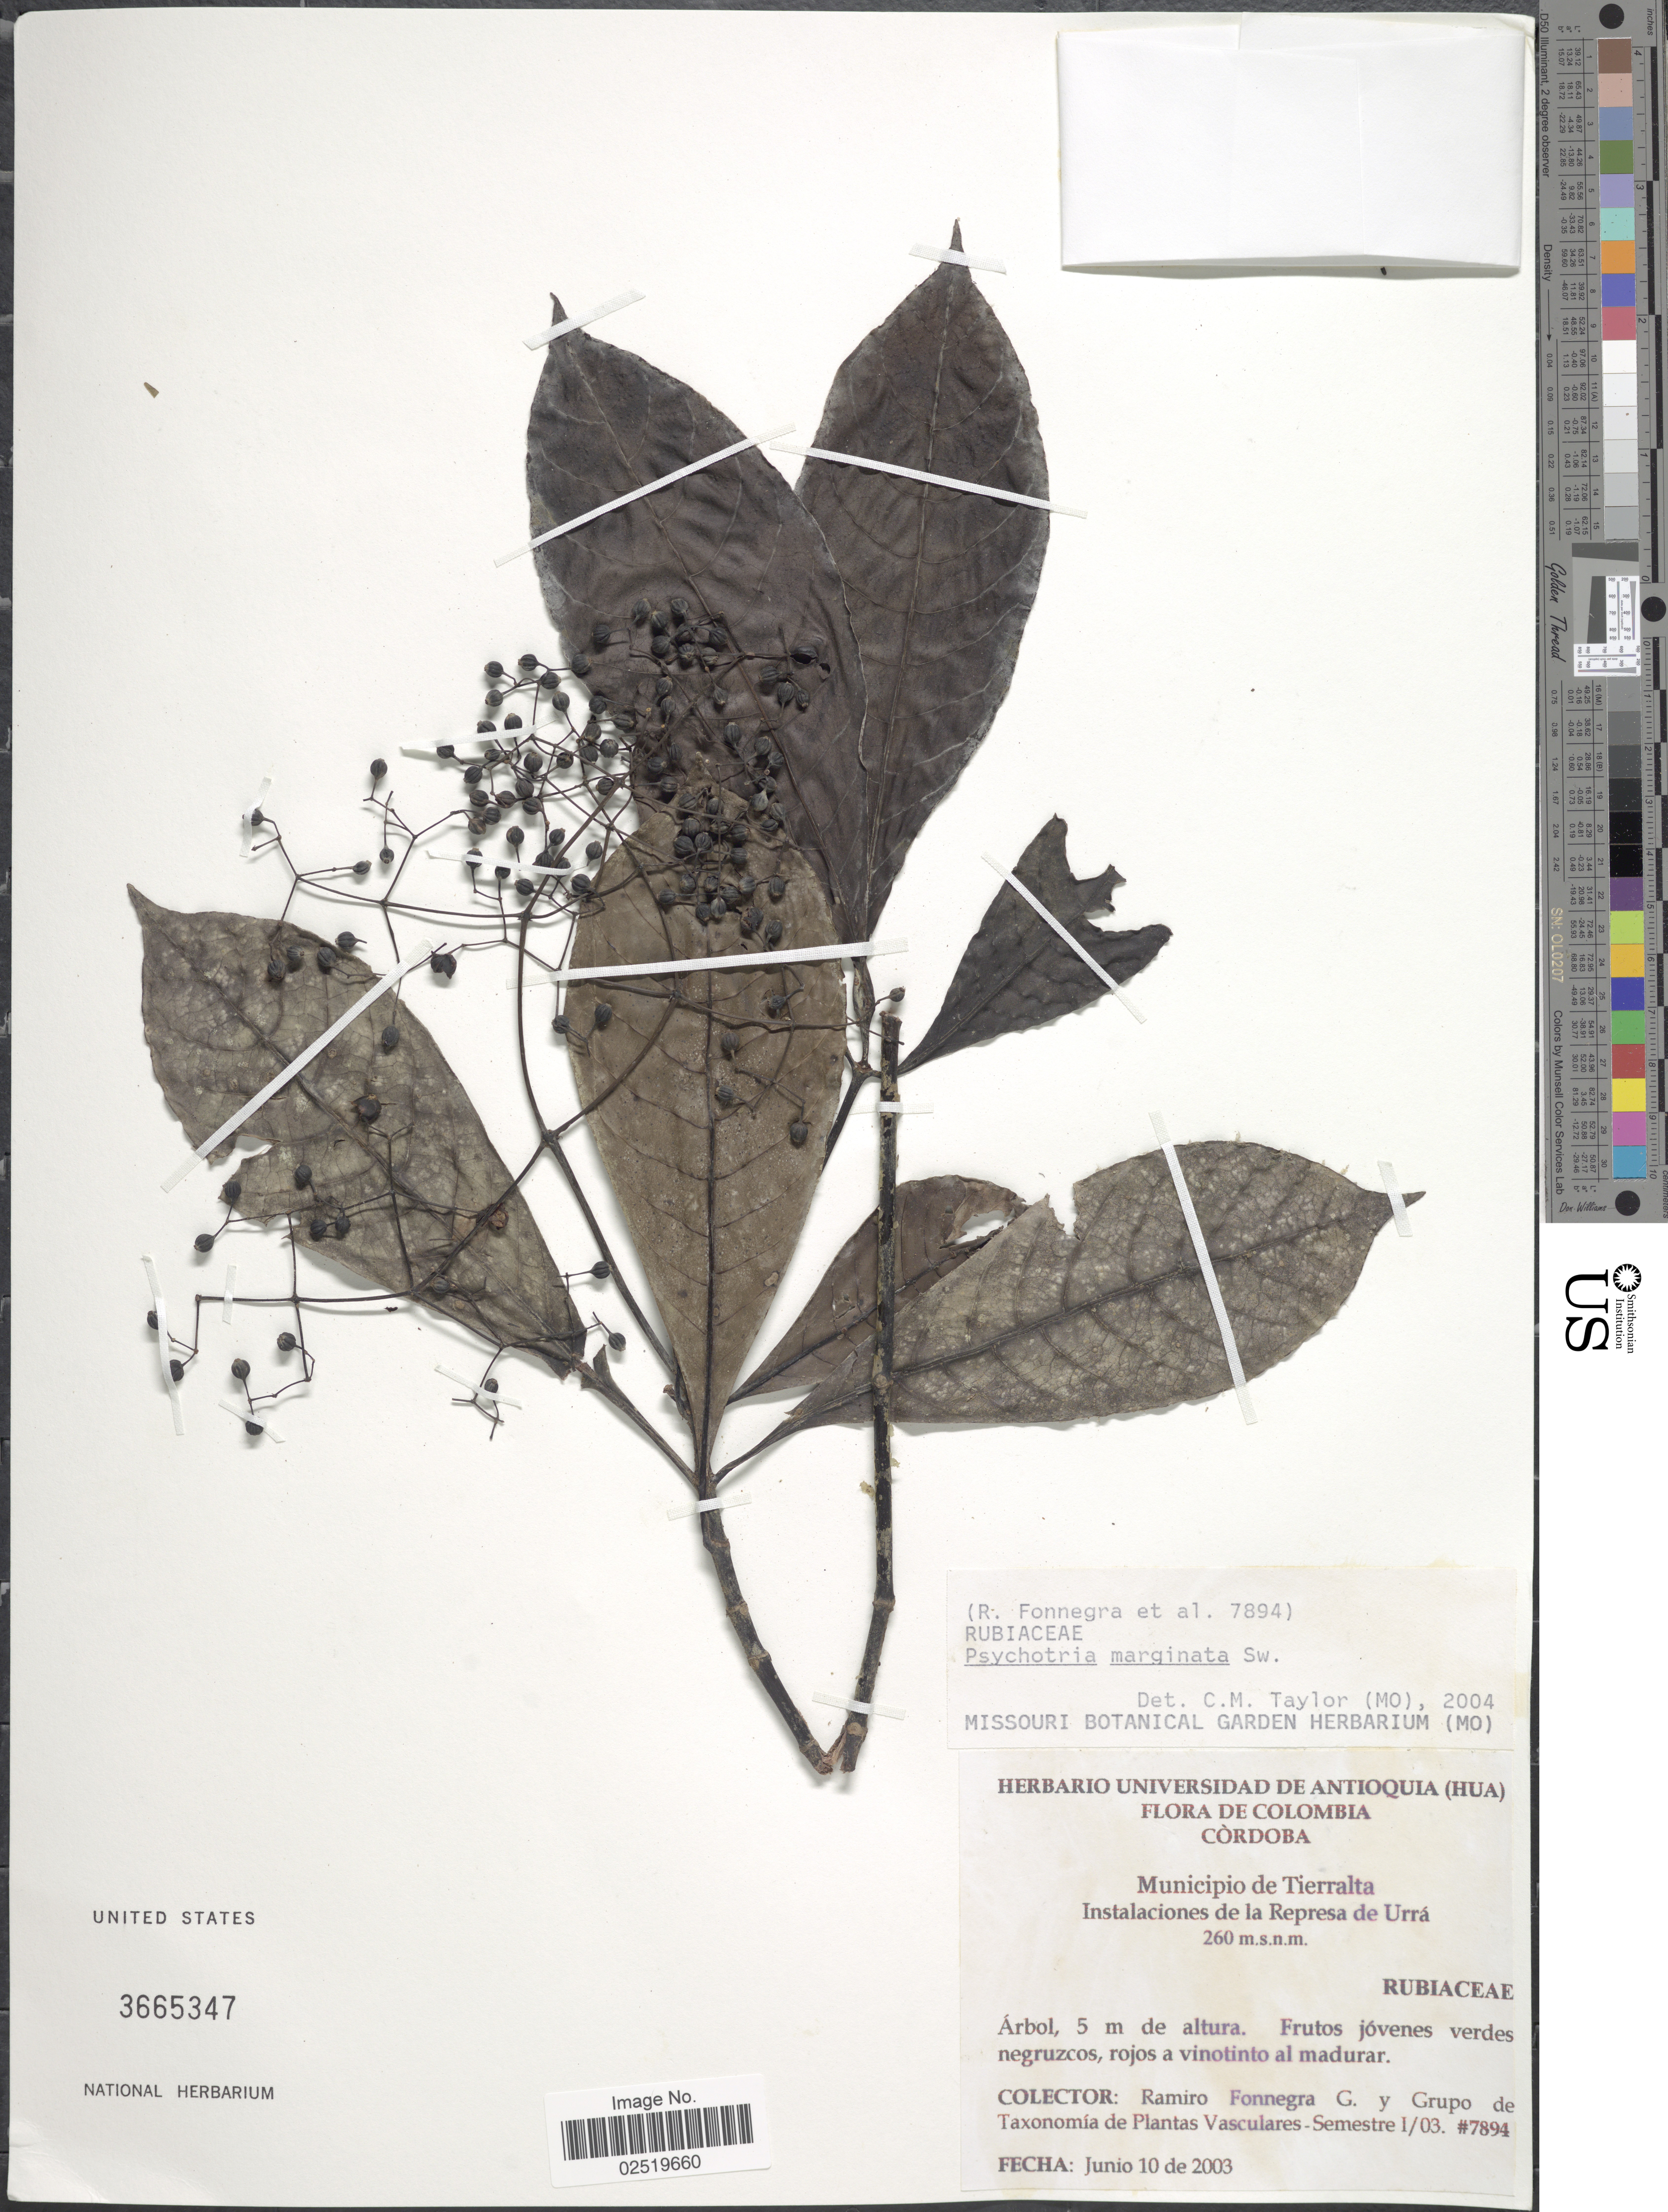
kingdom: Plantae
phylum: Tracheophyta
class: Magnoliopsida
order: Gentianales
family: Rubiaceae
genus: Psychotria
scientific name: Psychotria marginata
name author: Sw.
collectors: R. Fonnegra G. & Grupo de Taxonomía de Plantas Vasculares-Semestre 1/03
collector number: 7894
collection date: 2003-06-10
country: Colombia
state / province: Córdoba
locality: Municipio de Tierralta, Instalaciones de la Represa de Urra.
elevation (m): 260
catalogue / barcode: US 3665347